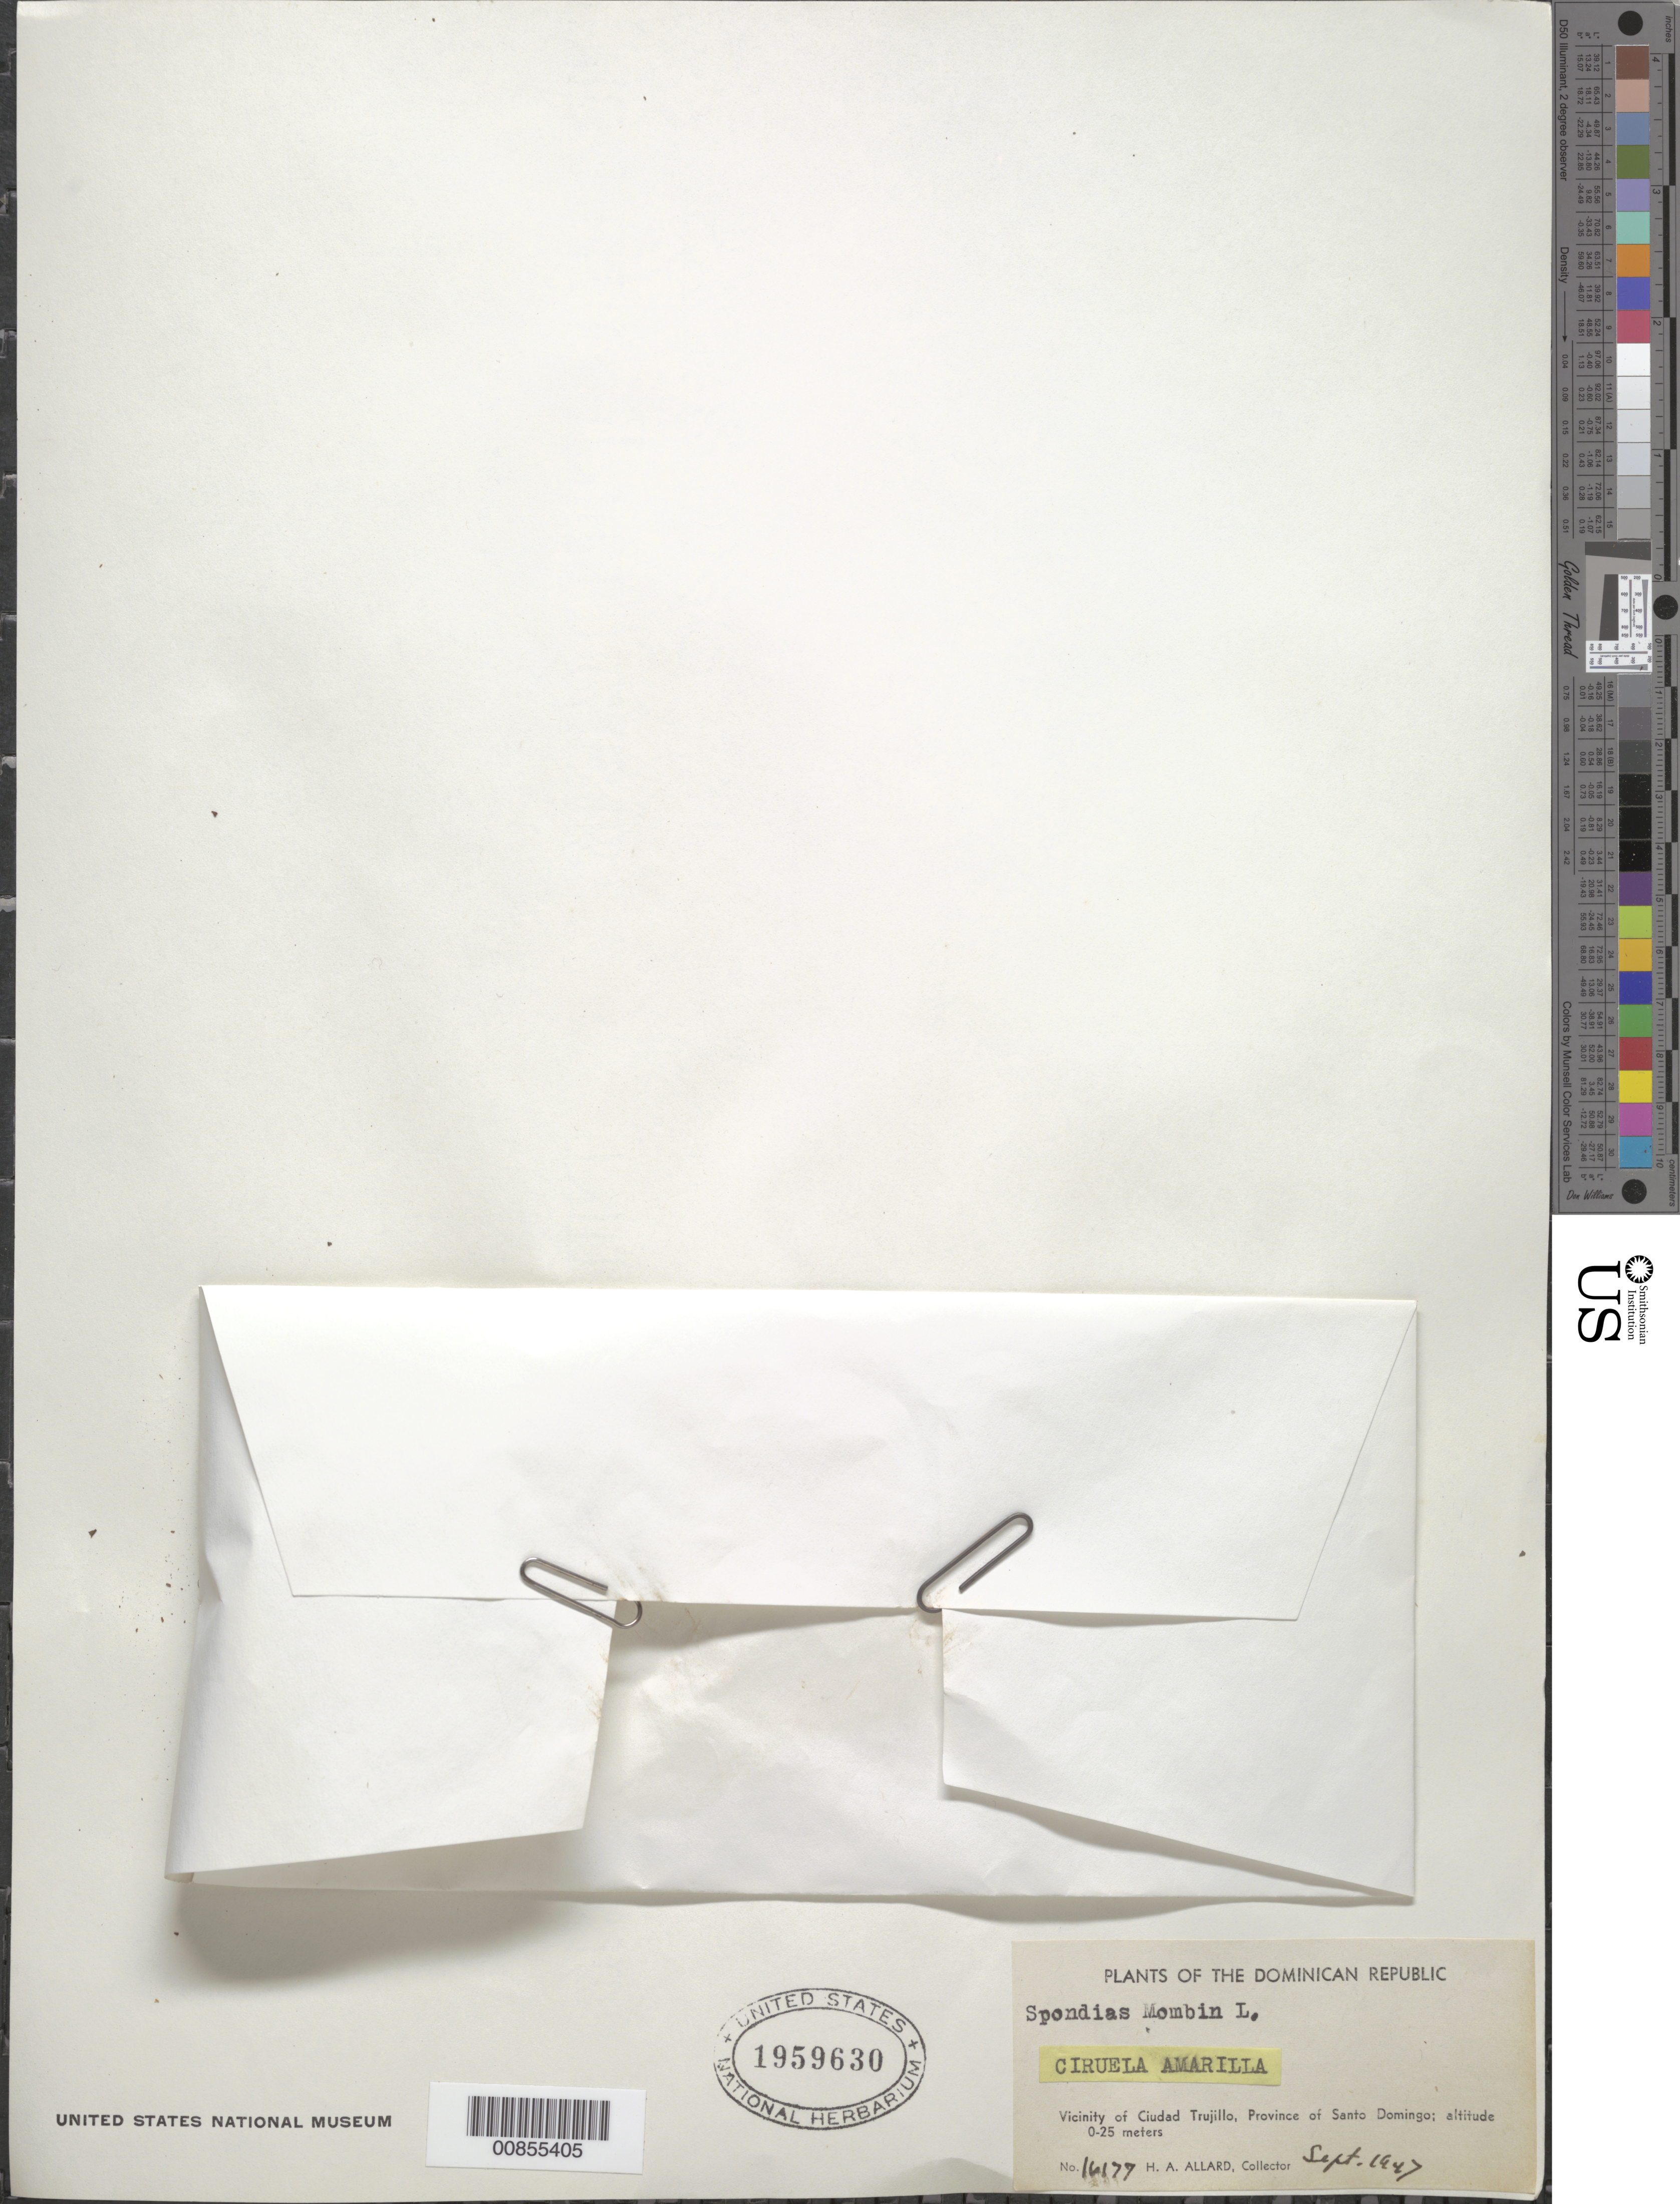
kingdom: Plantae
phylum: Tracheophyta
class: Magnoliopsida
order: Sapindales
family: Anacardiaceae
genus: Spondias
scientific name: Spondias mombin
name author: L.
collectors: H. A. Allard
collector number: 16177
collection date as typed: Sep 1947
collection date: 1947-09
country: Dominican Republic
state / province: Distrito Nacional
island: Hispaniola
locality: Vicinity of Santo Domingo City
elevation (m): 0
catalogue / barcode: US 1959630